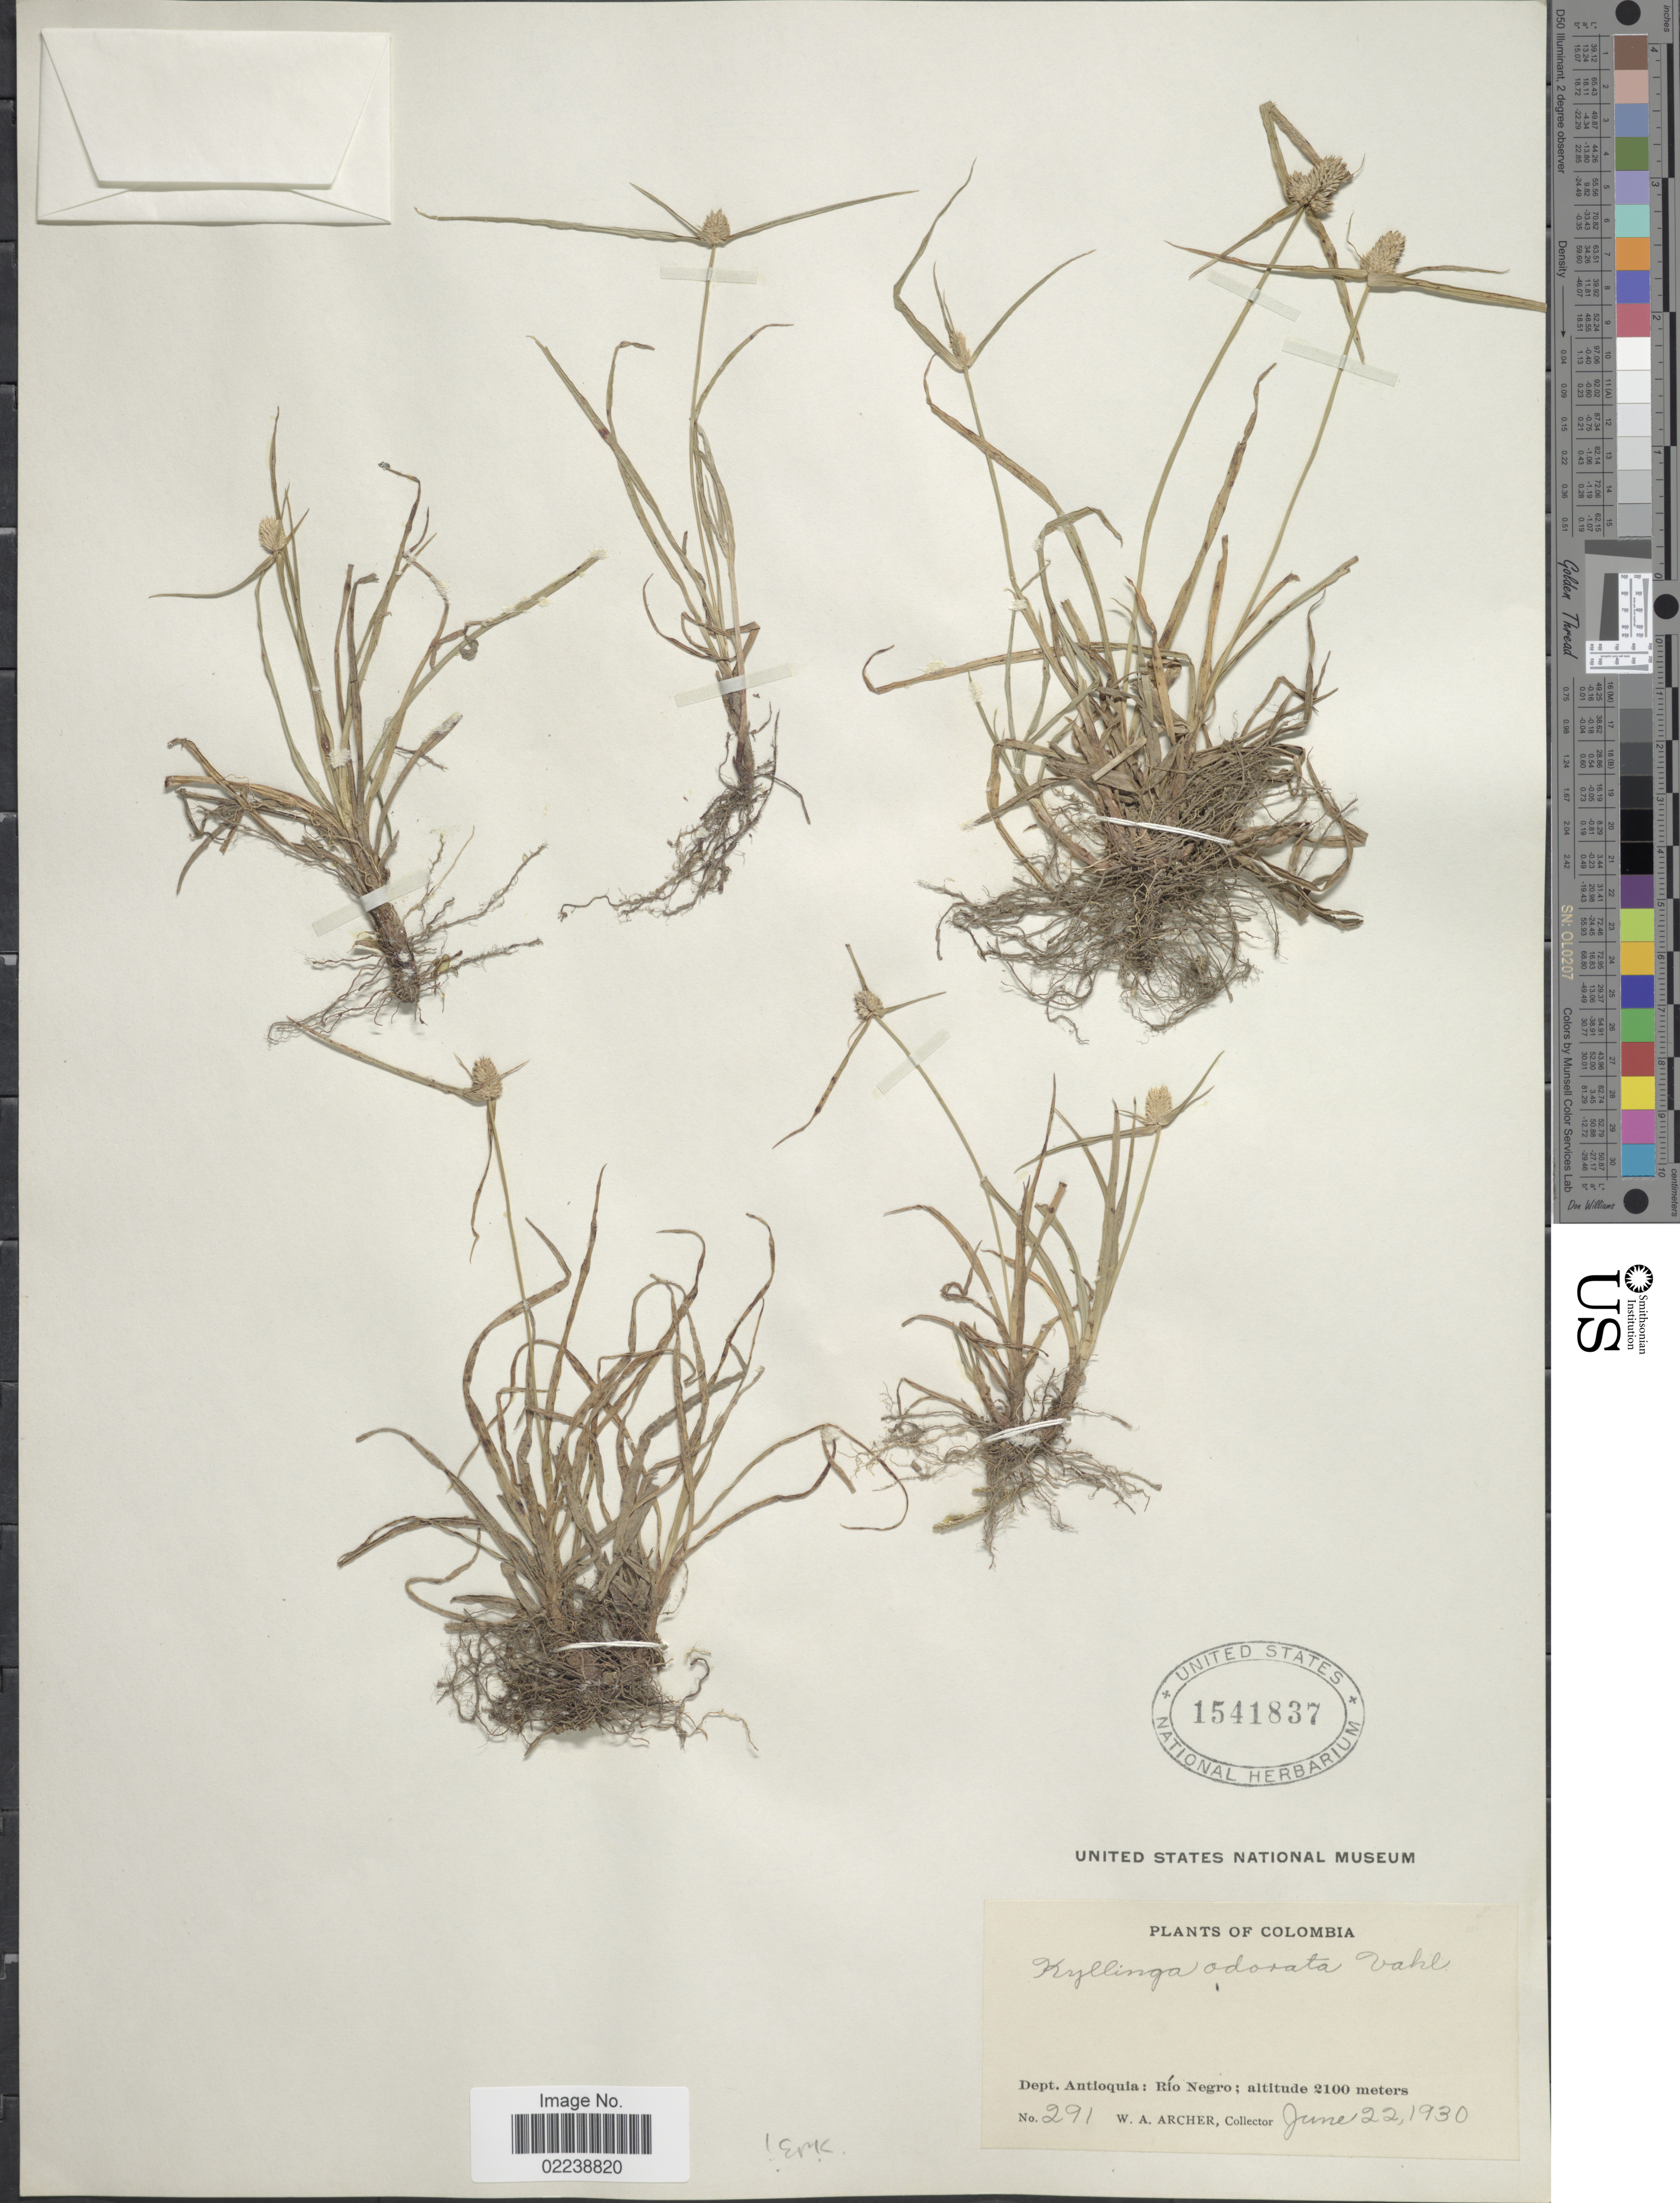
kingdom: Plantae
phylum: Tracheophyta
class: Liliopsida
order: Poales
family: Cyperaceae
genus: Cyperus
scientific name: Cyperus sesquiflorus subsp. sesquiflorus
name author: (Torr.) Mattf. & Kük.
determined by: Strong, M. T., (US), Smithsonian Institution - National Museum of Natural History (UNITED STATES)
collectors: W. A. Archer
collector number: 291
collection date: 1930-06-22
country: Colombia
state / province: Antioquia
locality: Rio Negro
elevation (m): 2100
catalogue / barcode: US 1541837